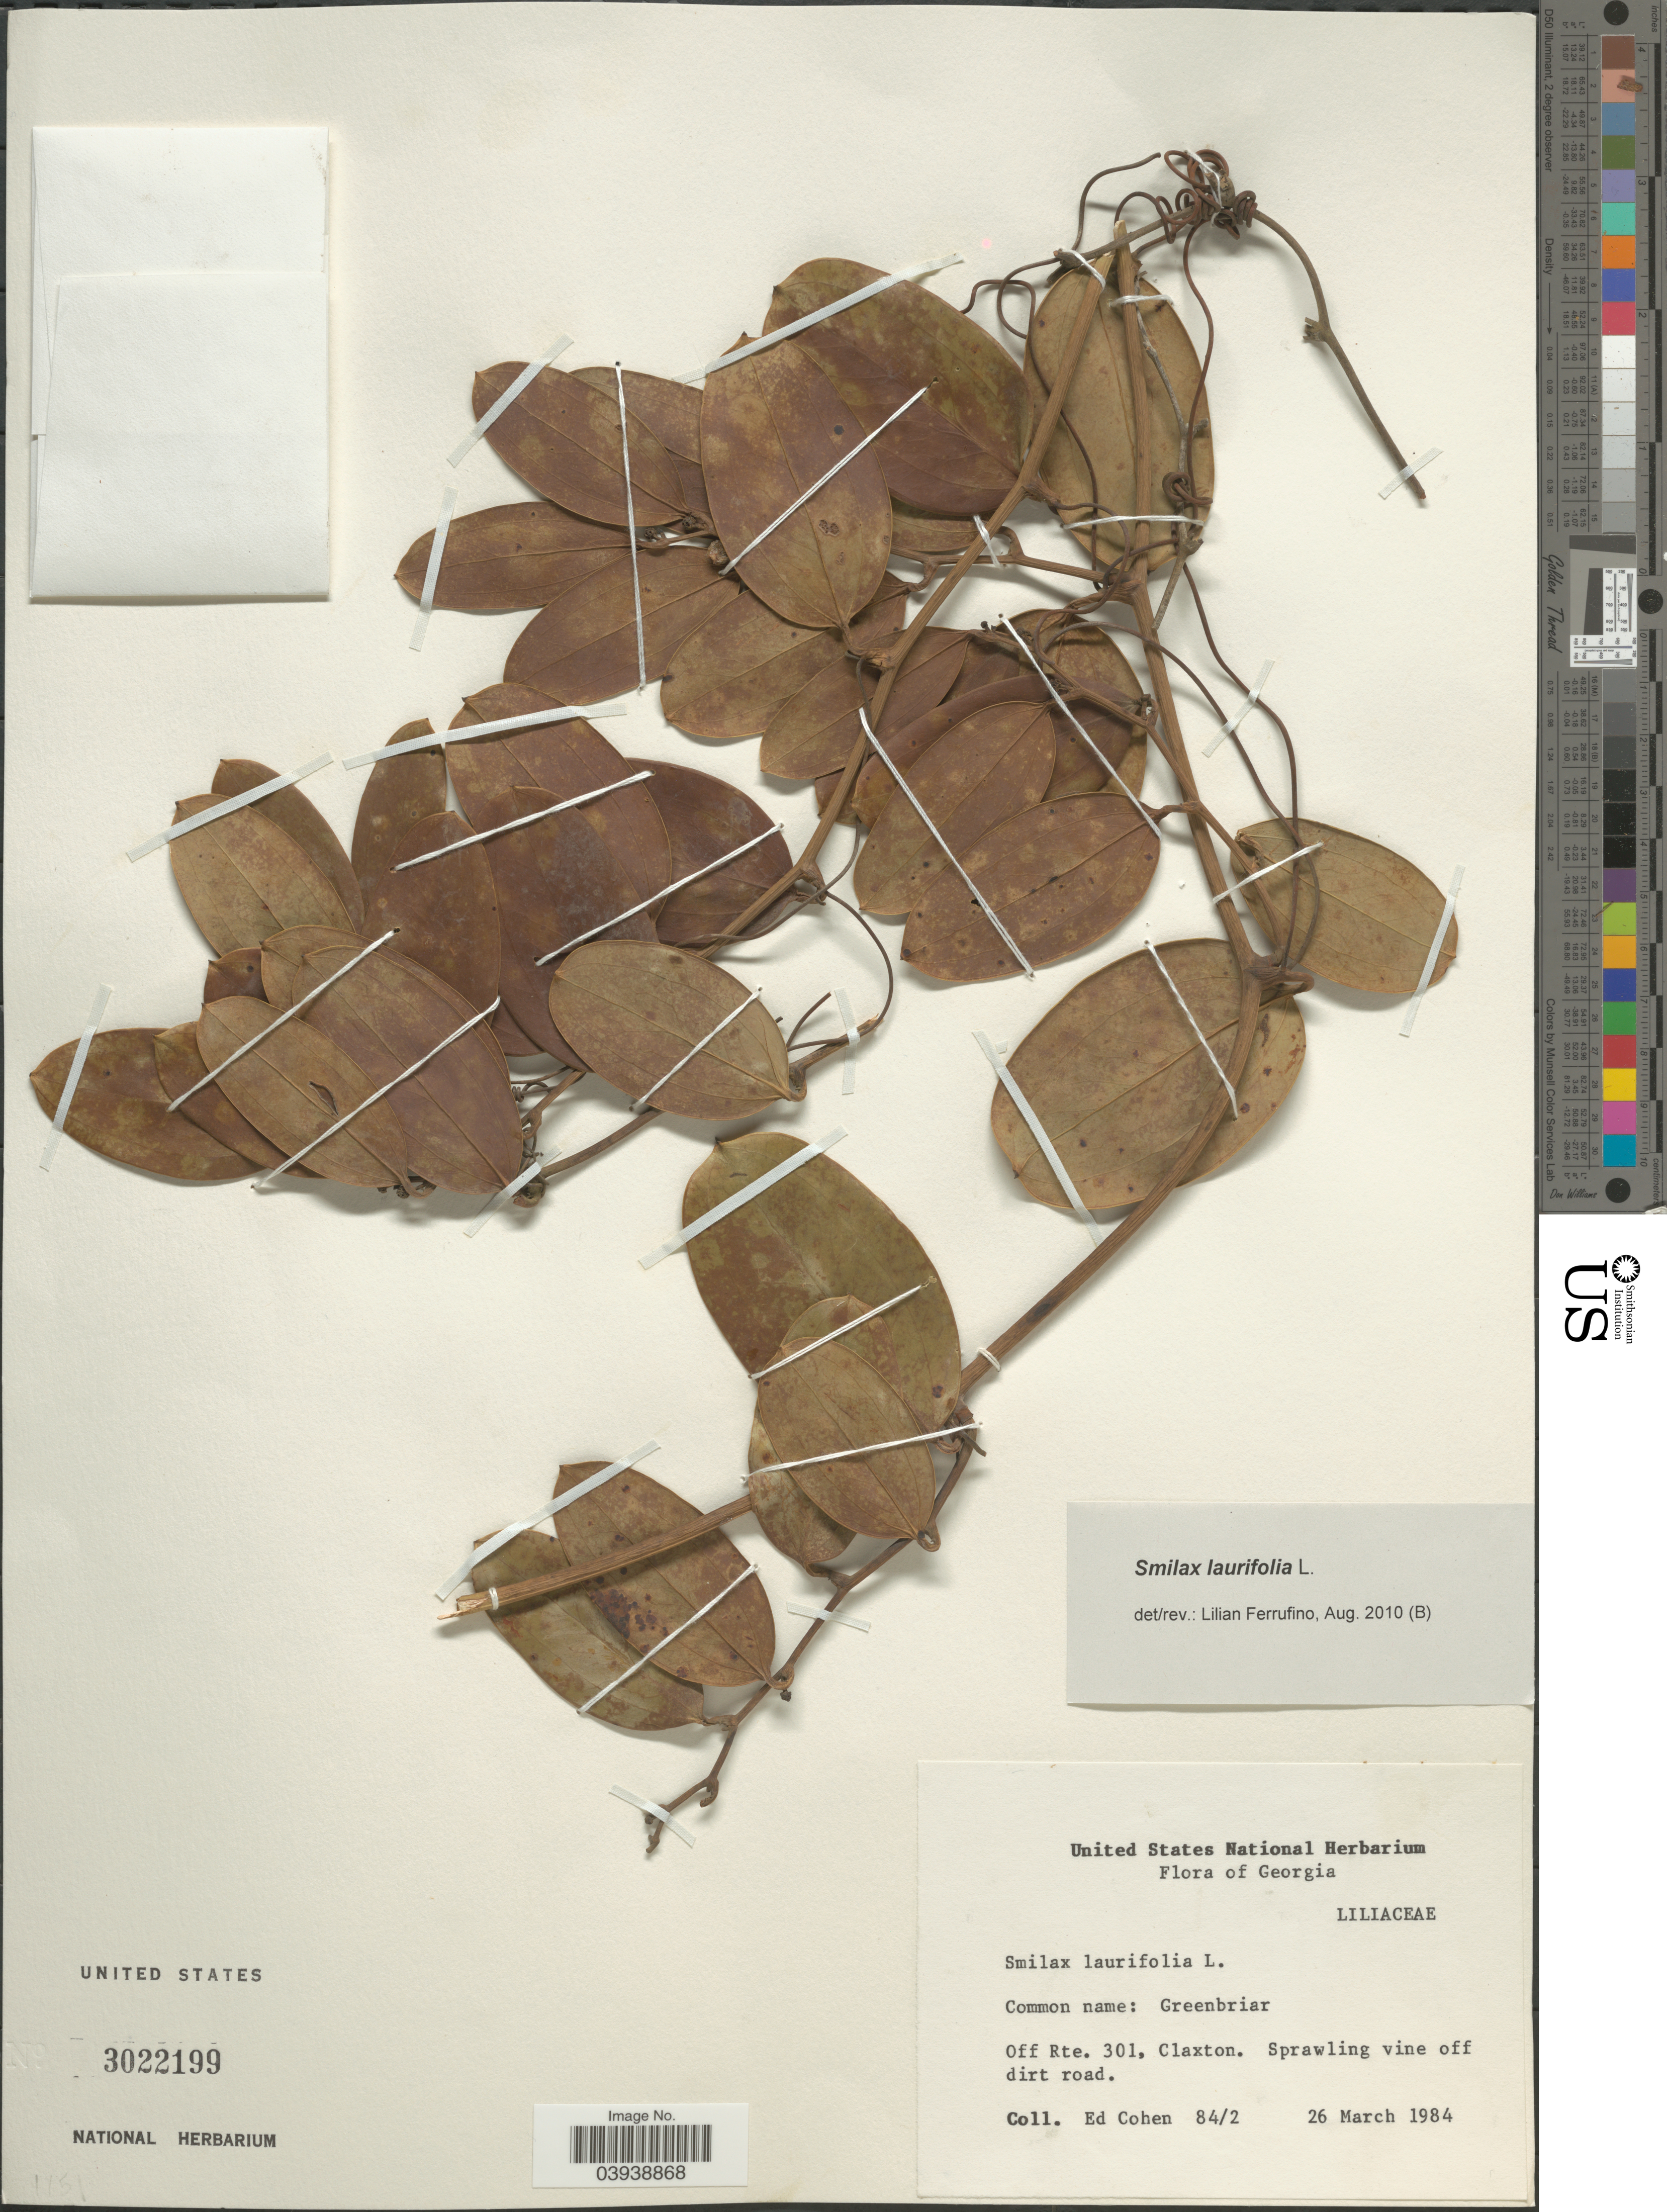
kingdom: Plantae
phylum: Tracheophyta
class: Liliopsida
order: Liliales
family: Smilacaceae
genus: Smilax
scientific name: Smilax laurifolia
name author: L.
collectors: E. Cohen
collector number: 84/2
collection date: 1984-03-26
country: United States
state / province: Georgia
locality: Off Rte. 301, Claxton. Sprawling vine off dirt road.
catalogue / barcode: US 3022199